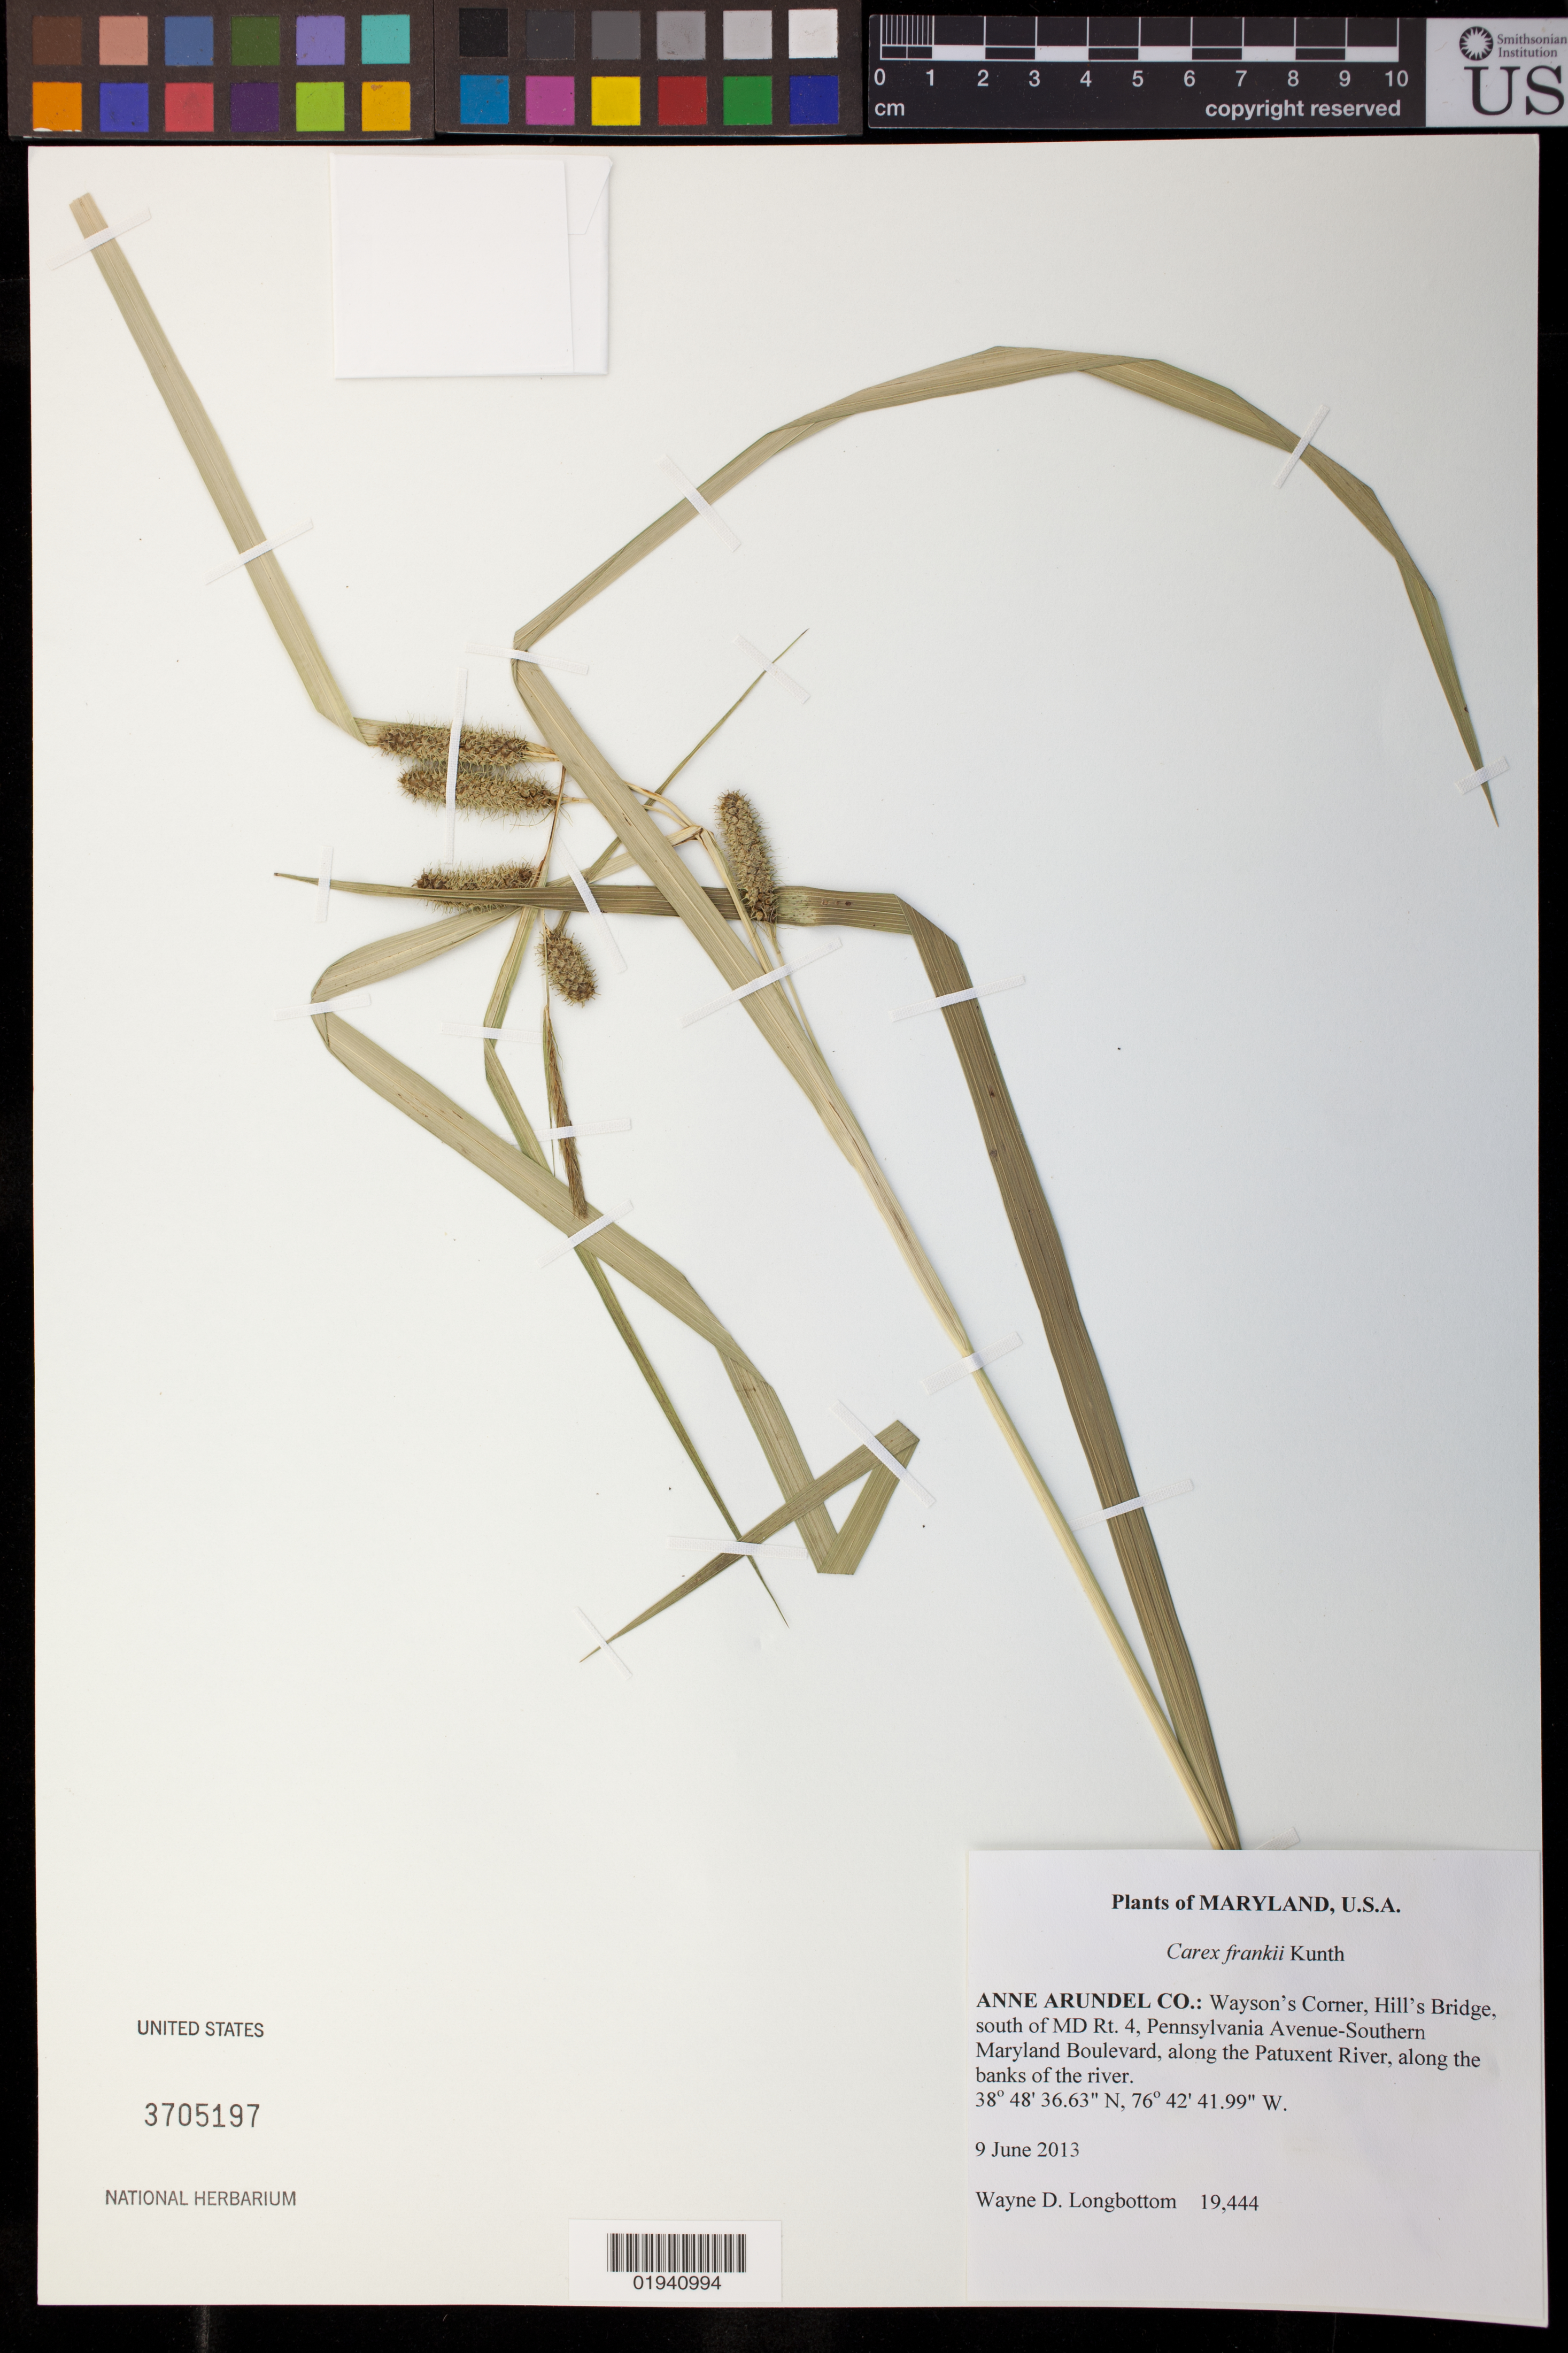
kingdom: Plantae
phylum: Tracheophyta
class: Liliopsida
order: Poales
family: Cyperaceae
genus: Carex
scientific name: Carex frankii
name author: Kunth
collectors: W. D. Longbottom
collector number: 19444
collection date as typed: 9 June 2013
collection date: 2013-06-09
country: United States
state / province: Maryland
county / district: Anne Arundel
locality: Wayson's Corner, Hill's Bridge, south of MD Rt. 4, Pennsylvania Avenue-Southern Maryland Boulevard, along the Patuxent River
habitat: along the banks of the river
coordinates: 38 39 20.8 N, 76 40 58.4 W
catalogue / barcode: US 3705197